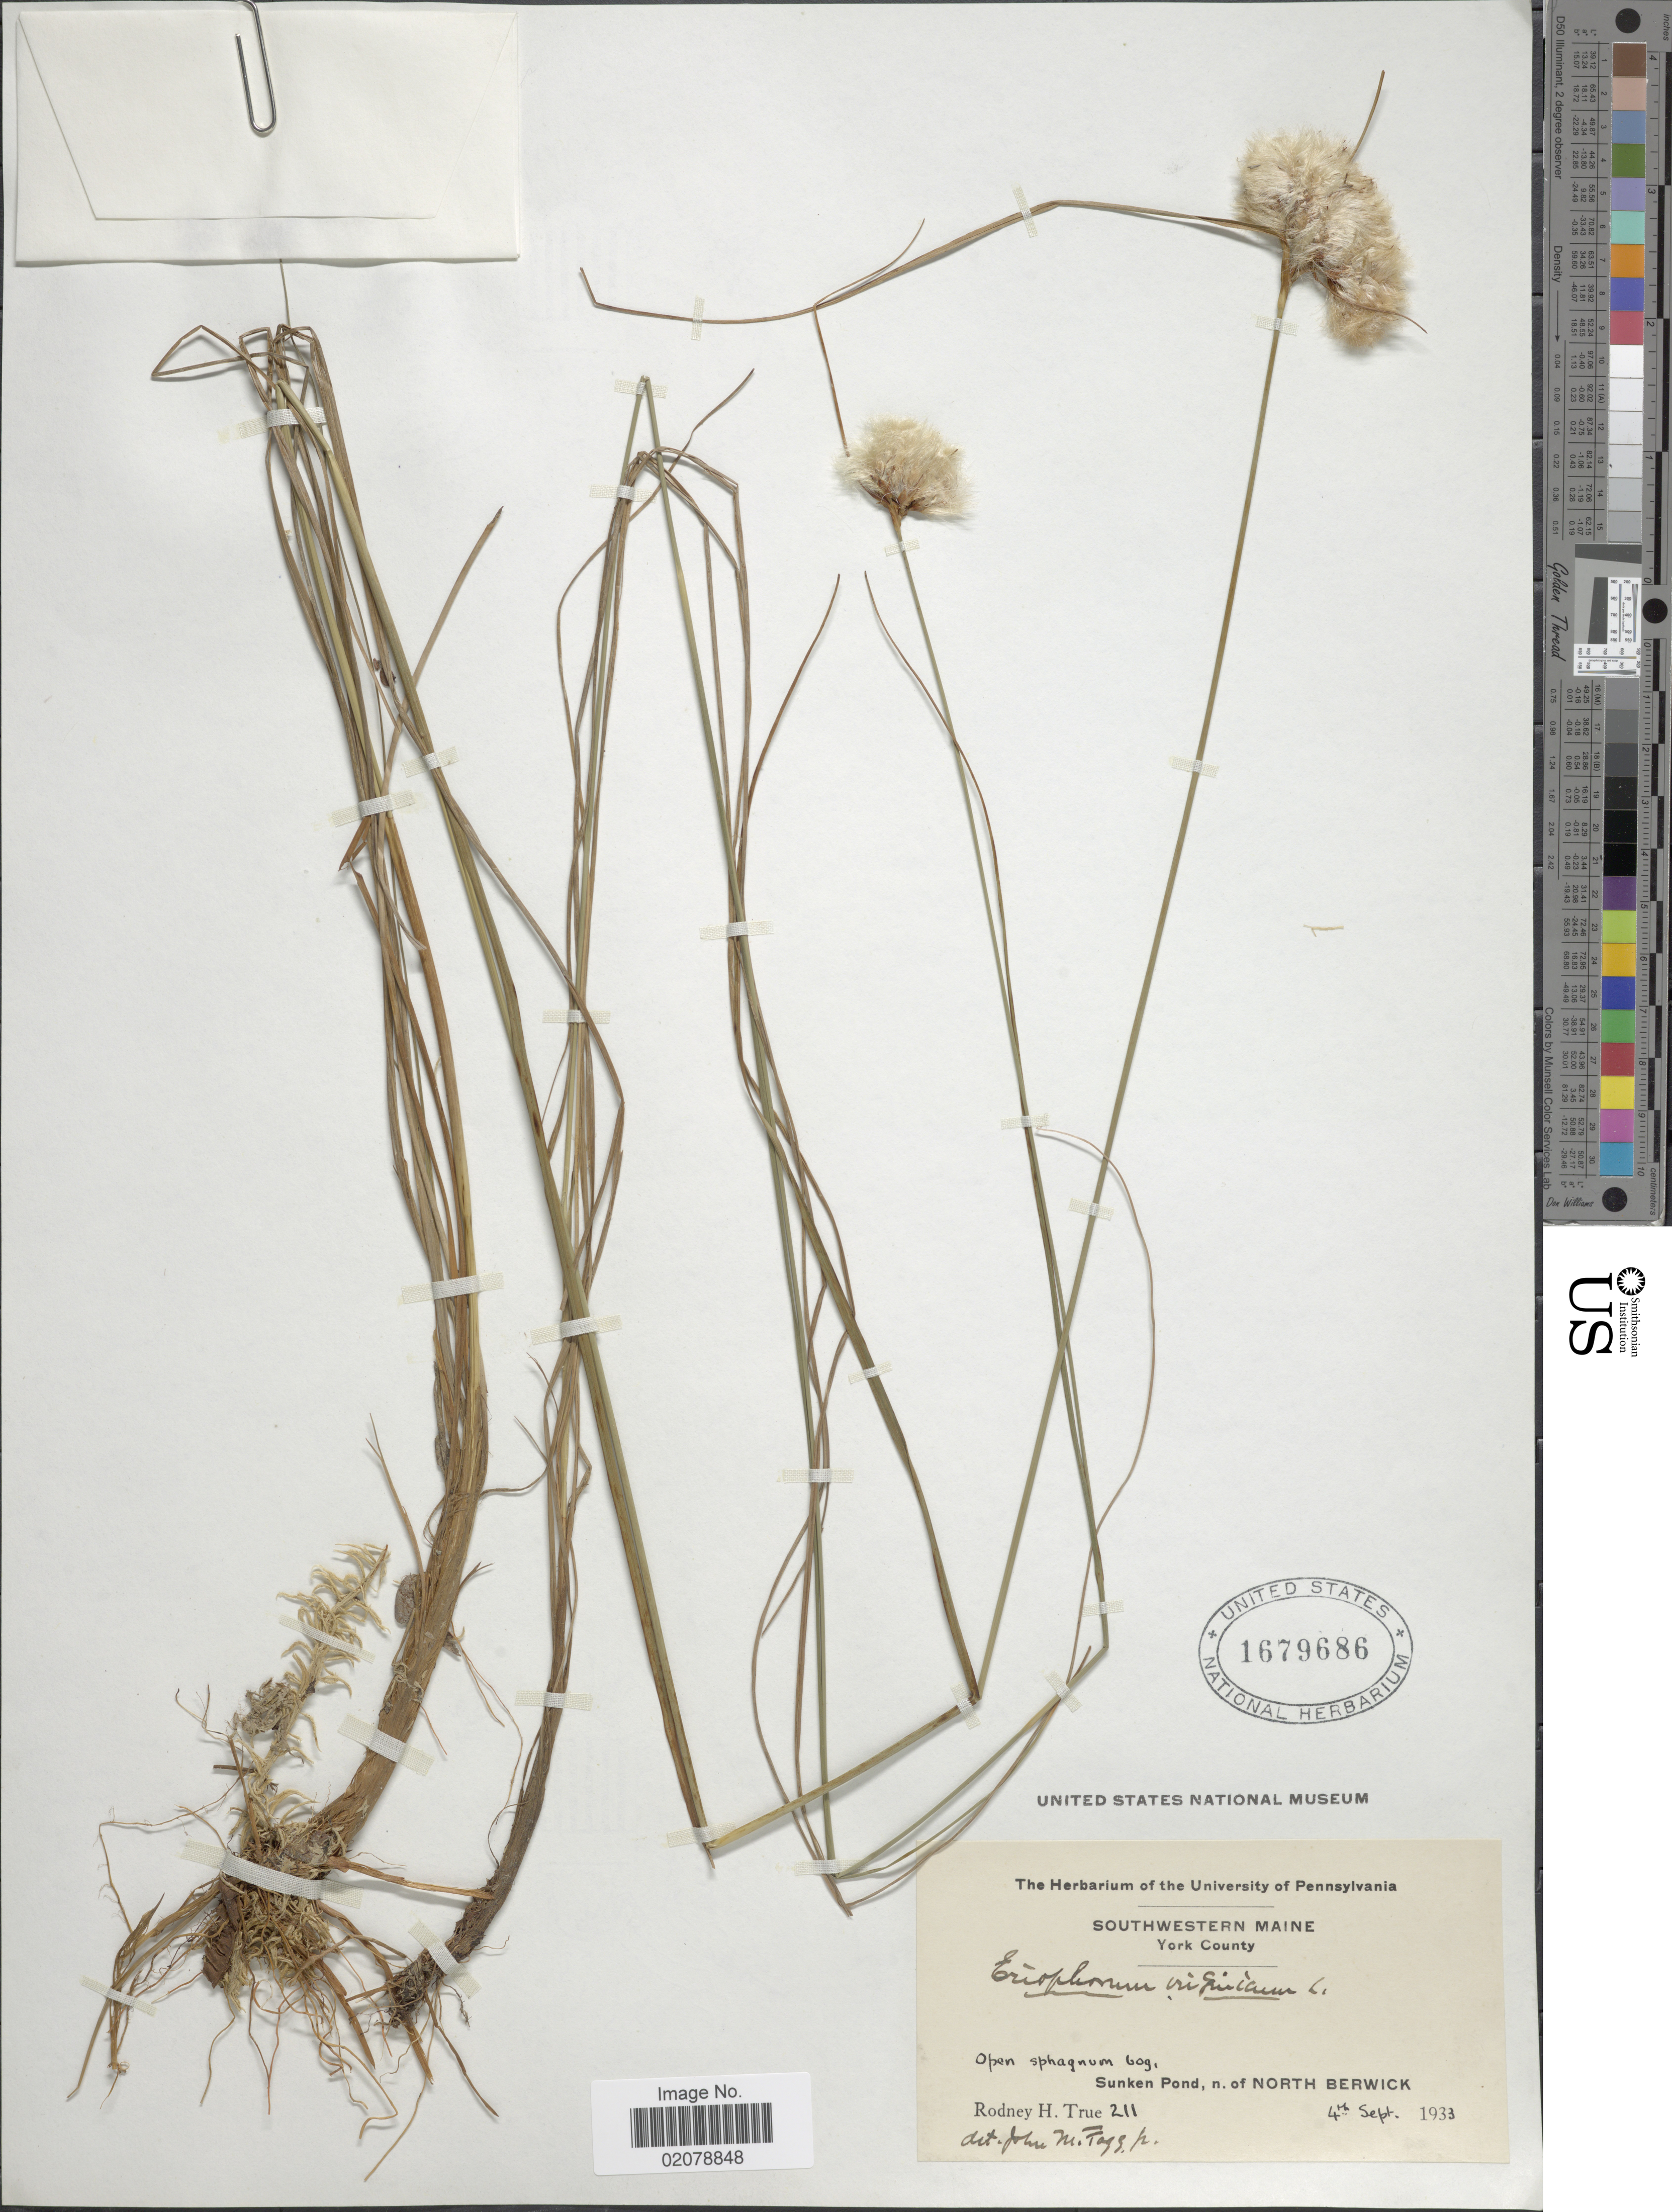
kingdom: Plantae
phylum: Tracheophyta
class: Liliopsida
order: Poales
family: Cyperaceae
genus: Eriophorum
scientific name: Eriophorum virginicum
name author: L.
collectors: R. H. True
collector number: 211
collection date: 1933-09-04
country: United States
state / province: Maine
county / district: York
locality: Southwestern Maine. York County. Sunken Pond, n. of North Berwick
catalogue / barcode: US 1679686